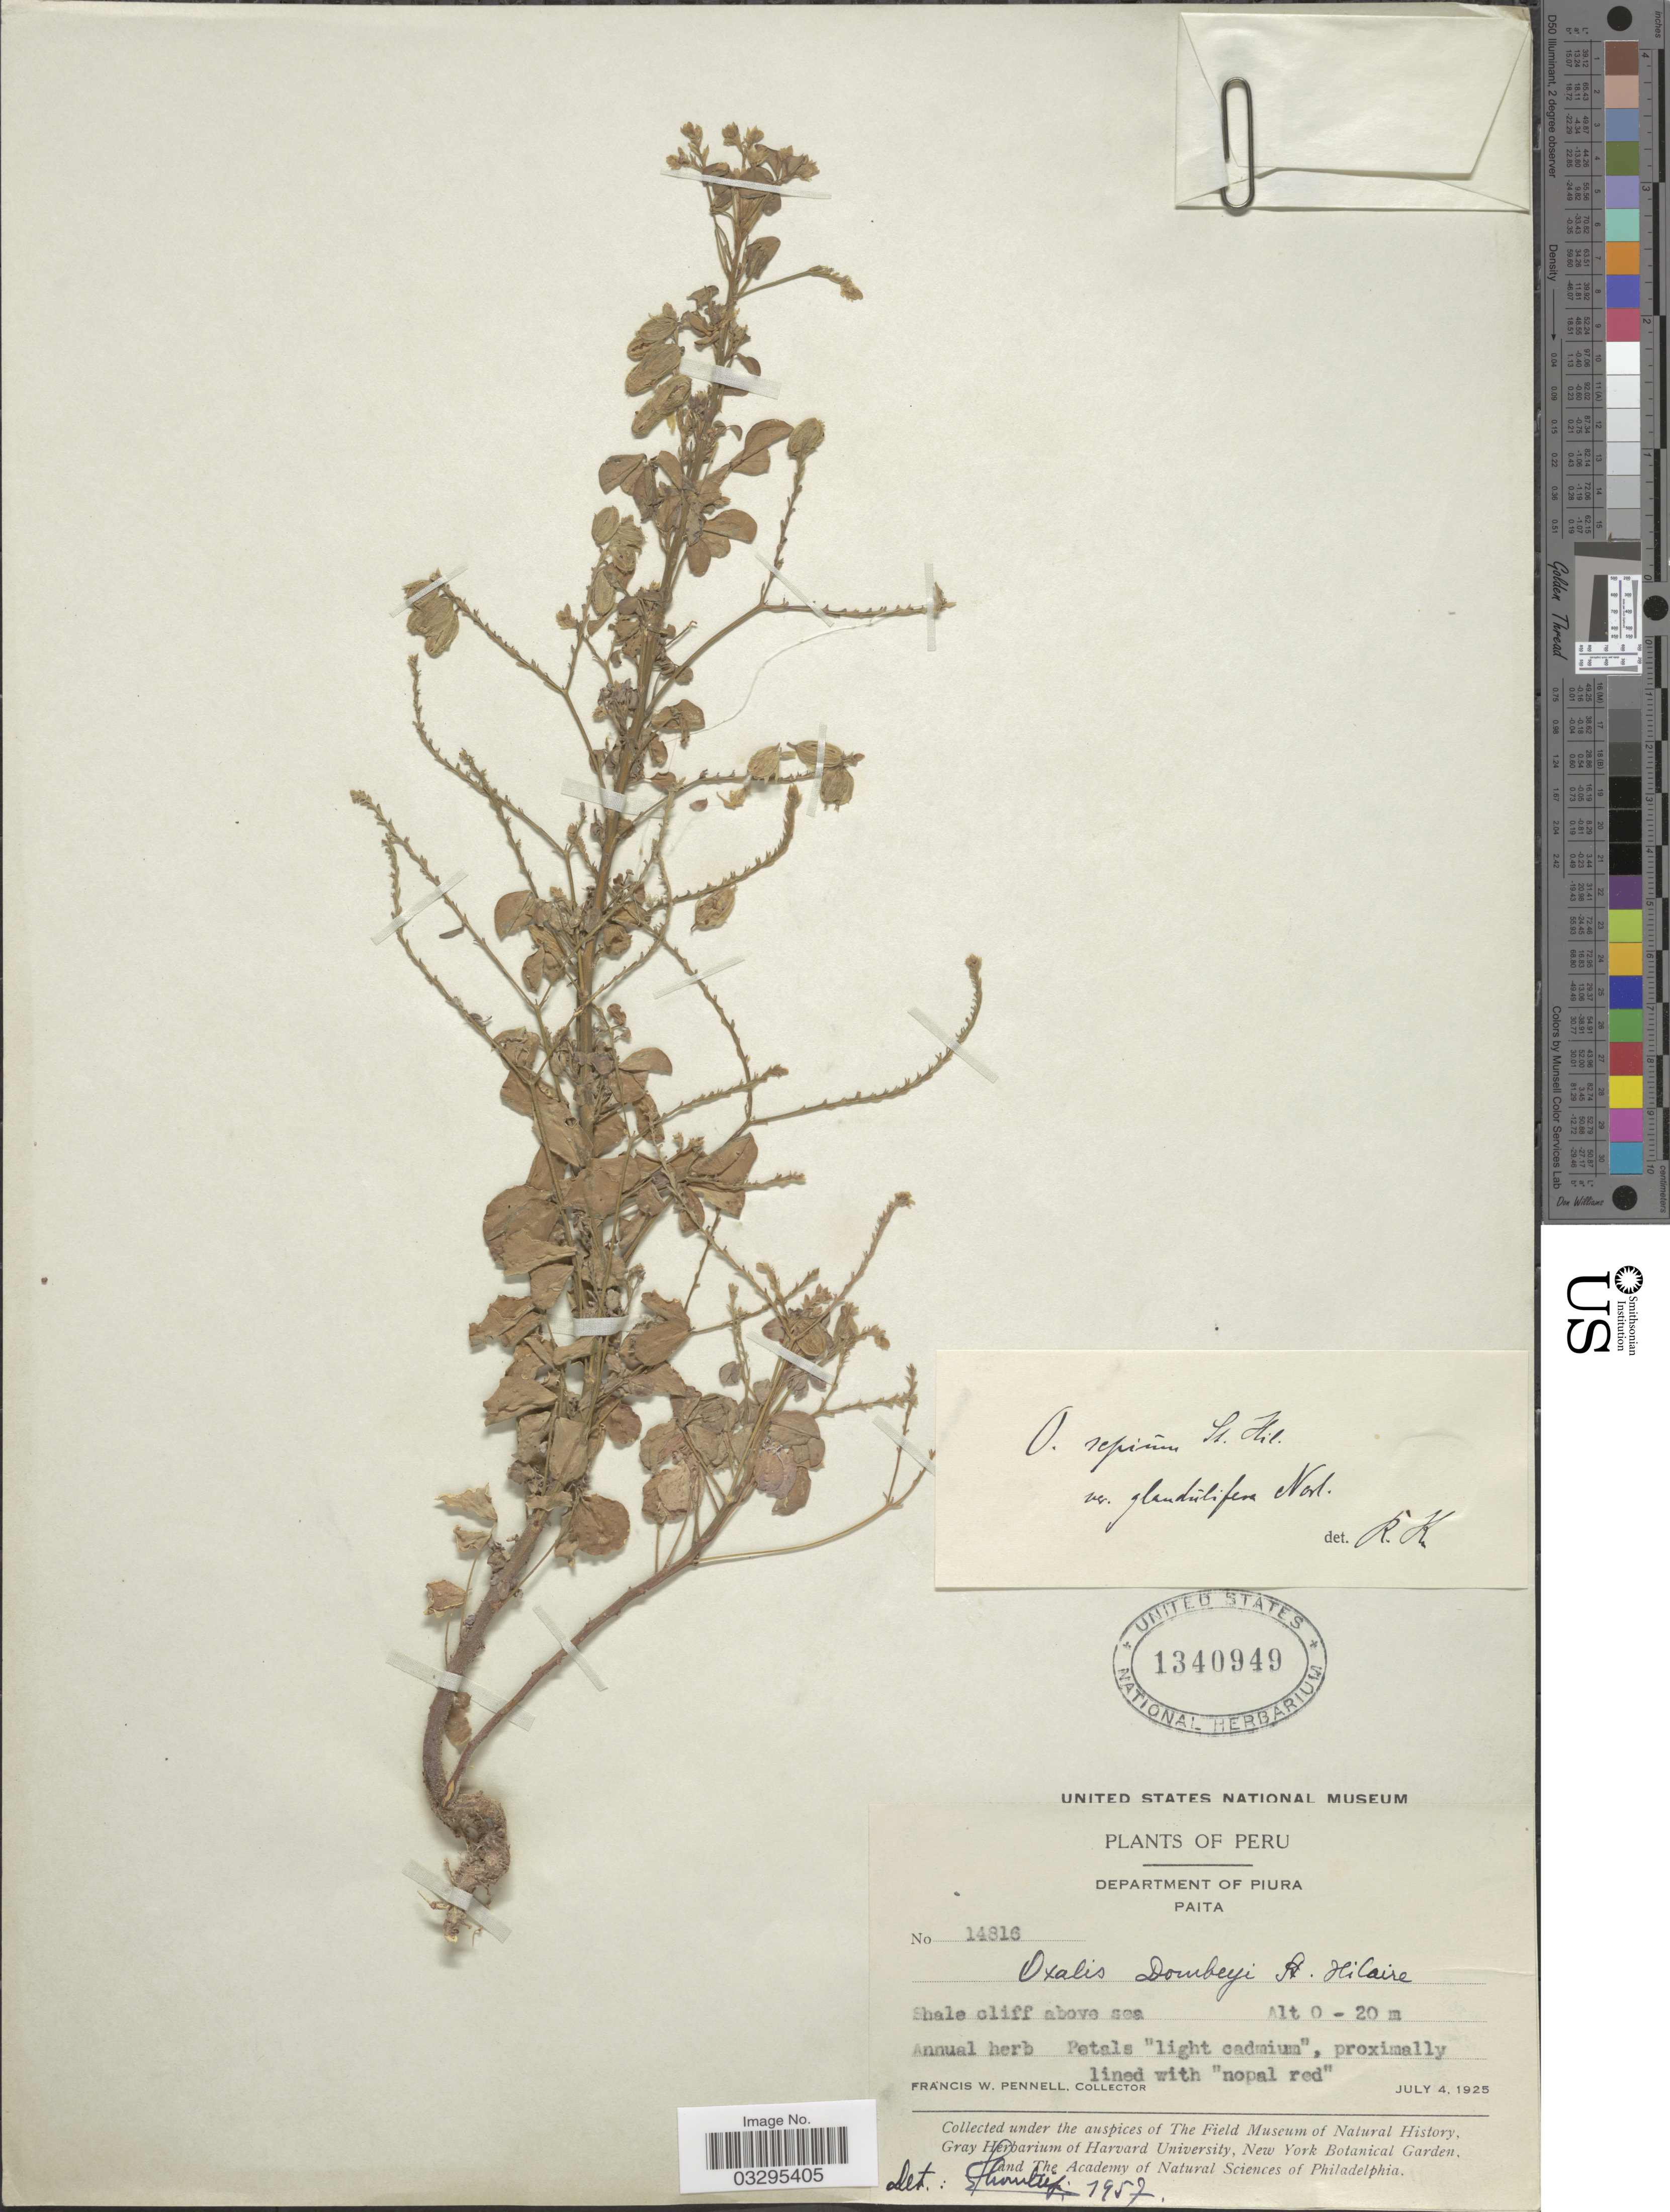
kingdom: Plantae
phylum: Tracheophyta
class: Magnoliopsida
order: Oxalidales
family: Oxalidaceae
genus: Oxalis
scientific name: Oxalis dombeyi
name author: A. St.-Hil.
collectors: F. W. Pennell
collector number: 14816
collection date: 1925-07-04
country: Peru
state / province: Piura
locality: Department of Piura. Paita.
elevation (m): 0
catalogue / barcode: US 1340949